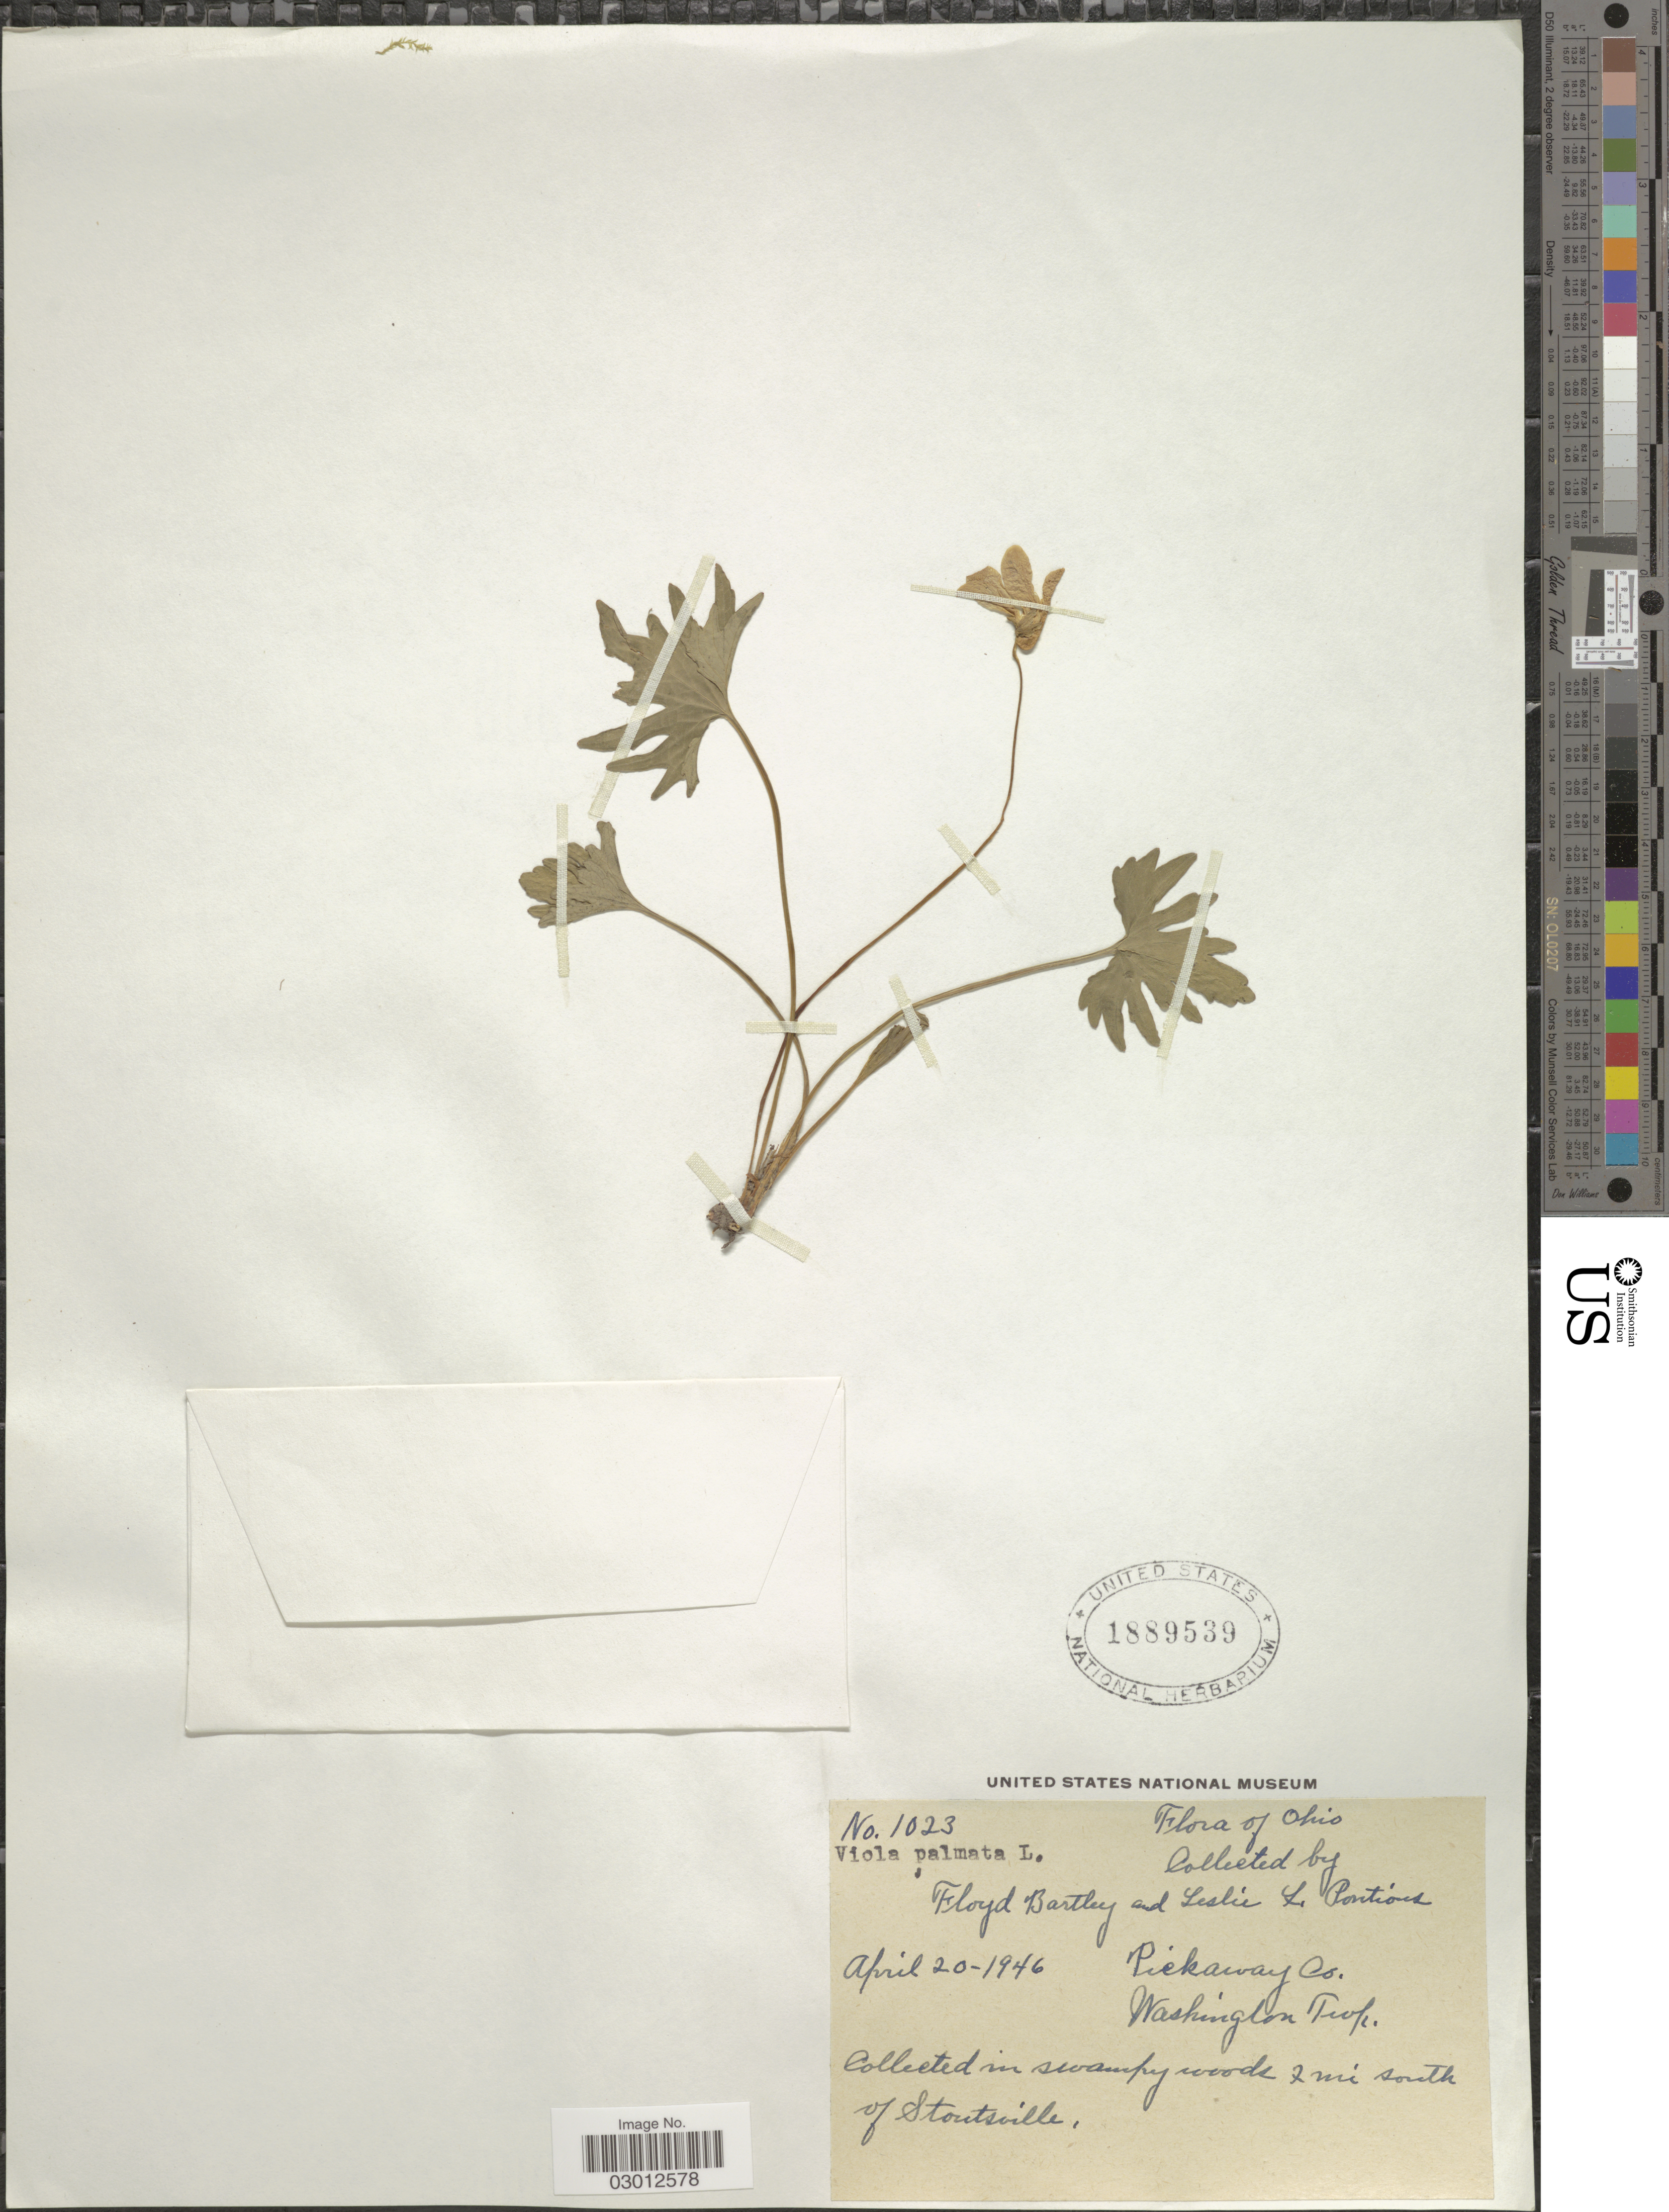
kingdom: Plantae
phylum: Tracheophyta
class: Magnoliopsida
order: Malpighiales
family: Violaceae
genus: Viola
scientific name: Viola palmata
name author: L.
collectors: F. Bartley & L. L. Pontious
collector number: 1023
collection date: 1946-04-20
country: United States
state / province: Ohio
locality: Pickaway Co., Washington Twp., in swampy woods 7 mi south of Stoutsville.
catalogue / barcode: US 1889539